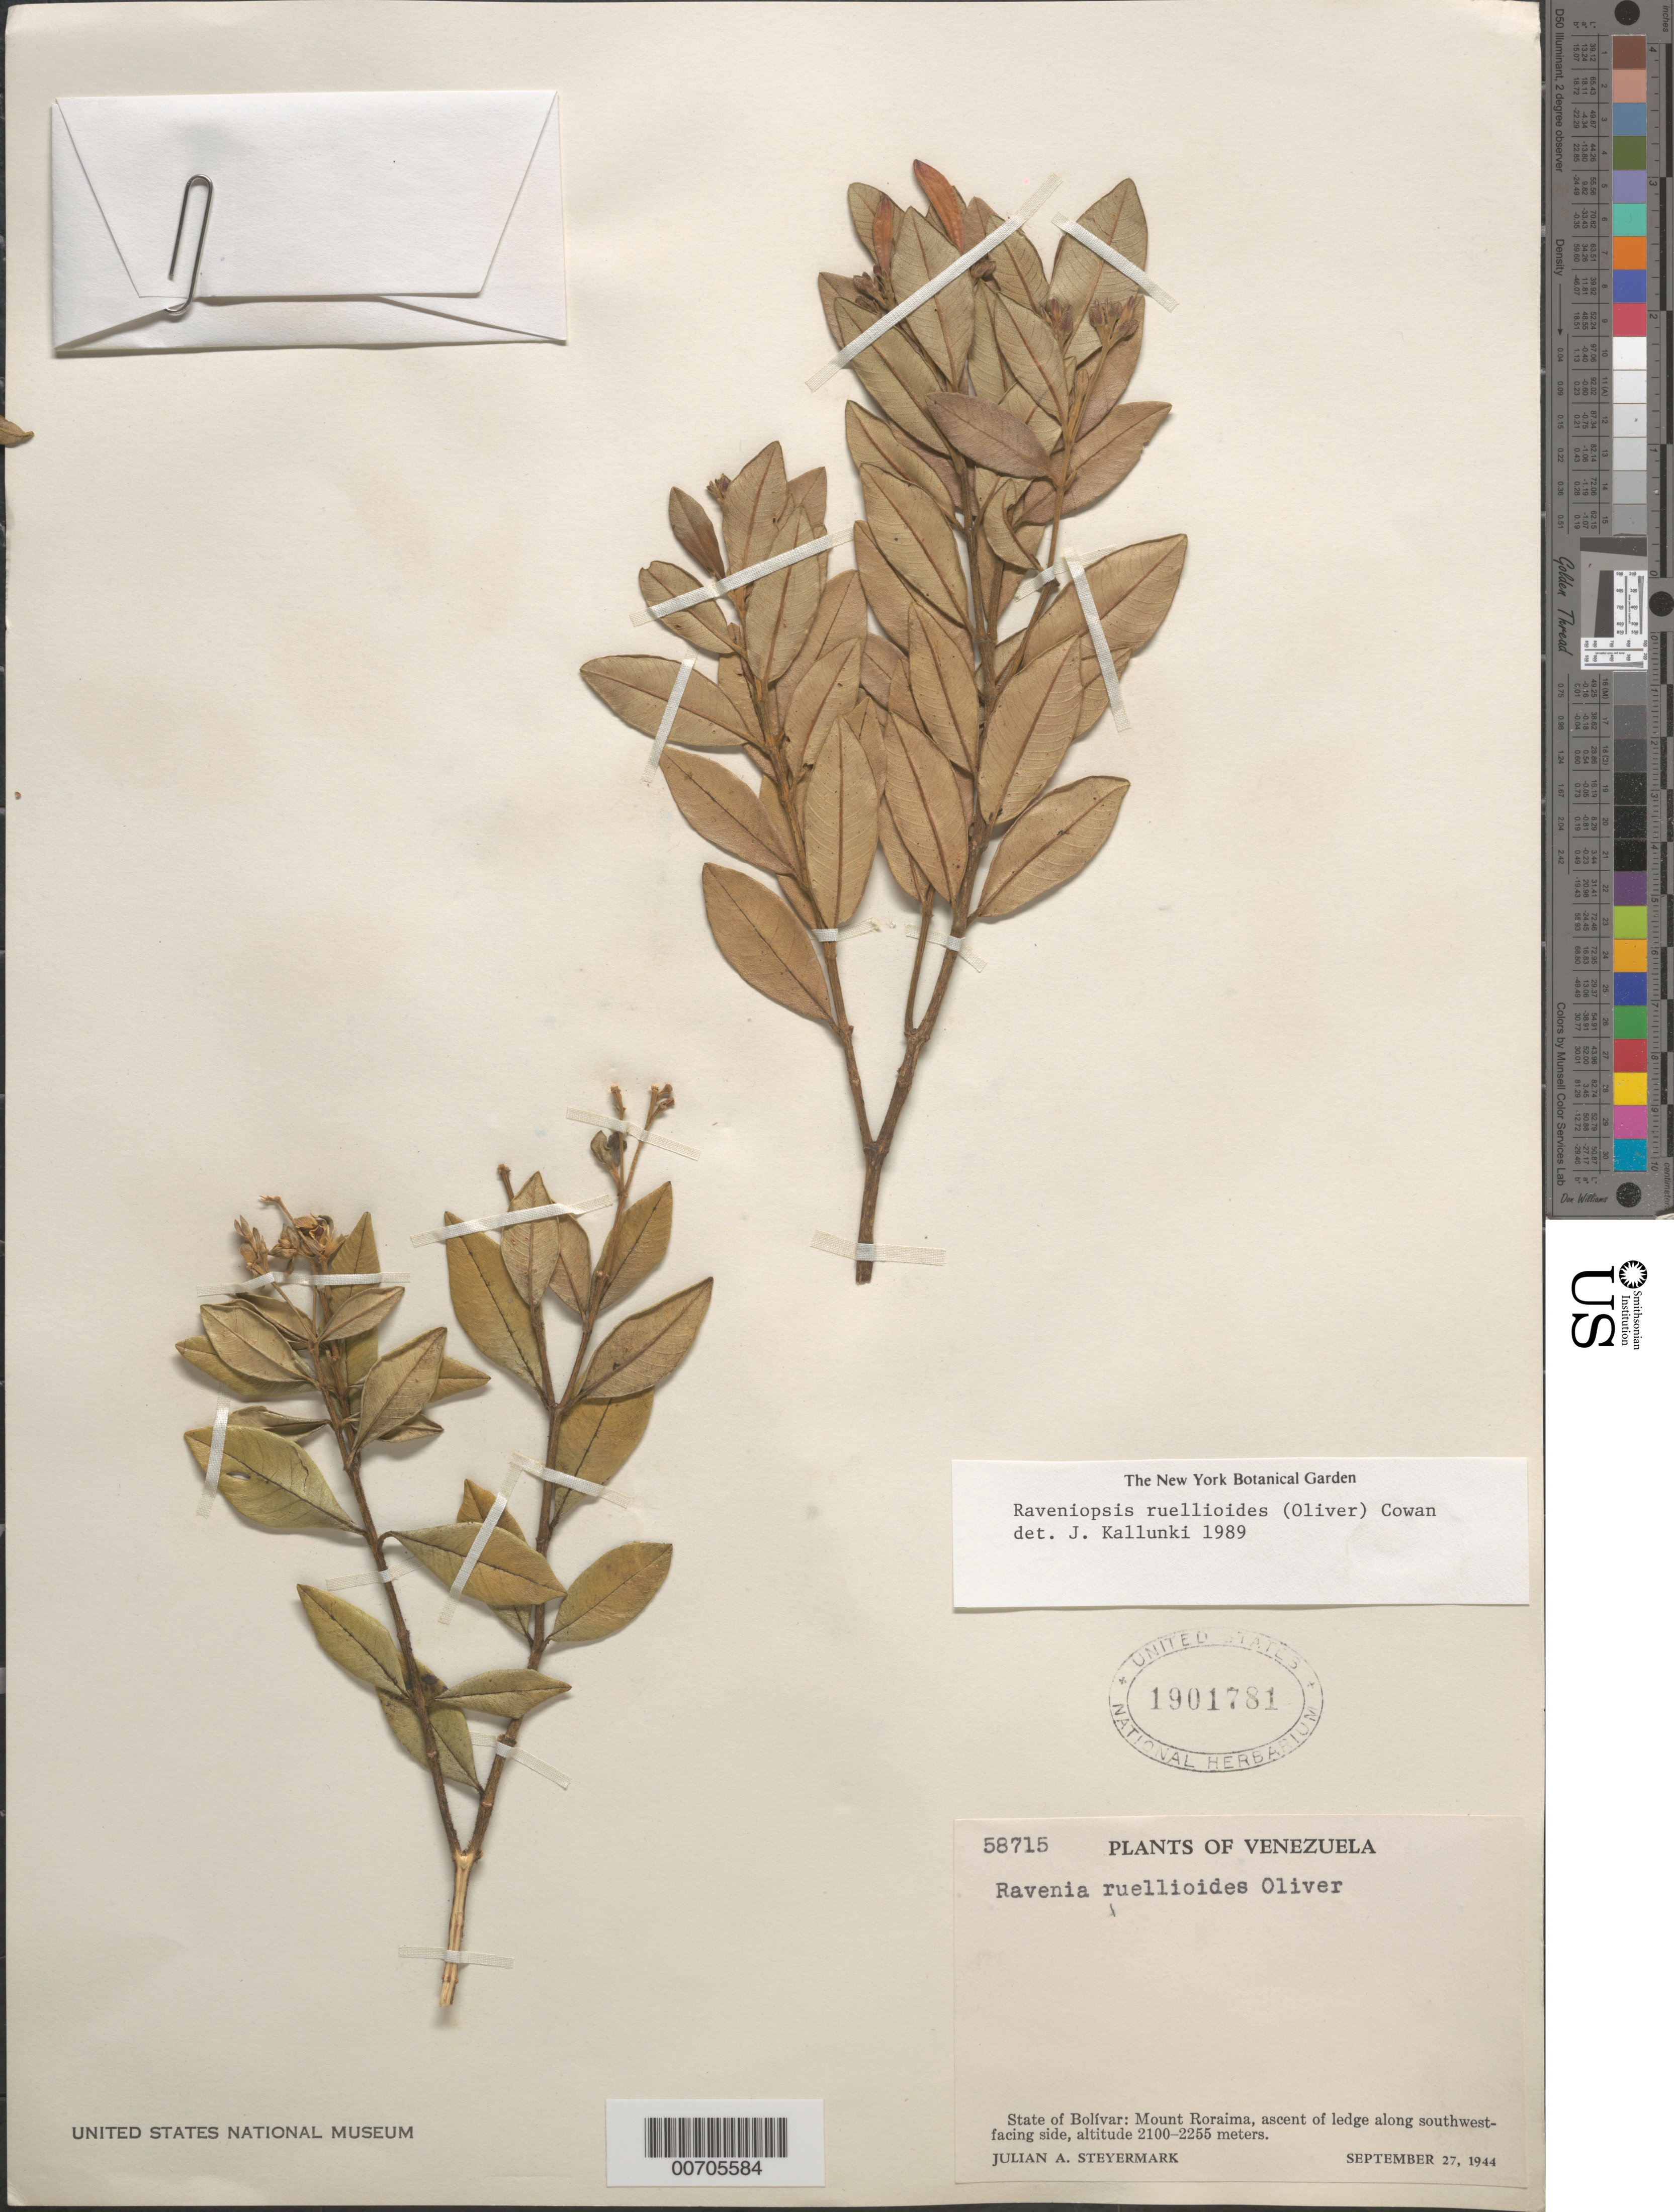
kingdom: Plantae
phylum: Tracheophyta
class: Magnoliopsida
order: Sapindales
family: Rutaceae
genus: Raveniopsis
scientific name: Raveniopsis ruellioides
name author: (Oliv.) R.S. Cowan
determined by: Kallunki, Jacquelyn A.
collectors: J. Steyermark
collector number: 58715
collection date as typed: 27-Sep-44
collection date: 1944-09-27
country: Venezuela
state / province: Bolívar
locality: Mt. Roraima, SW-facing side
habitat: Ascent of ledge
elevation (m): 2100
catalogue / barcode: US 1901781